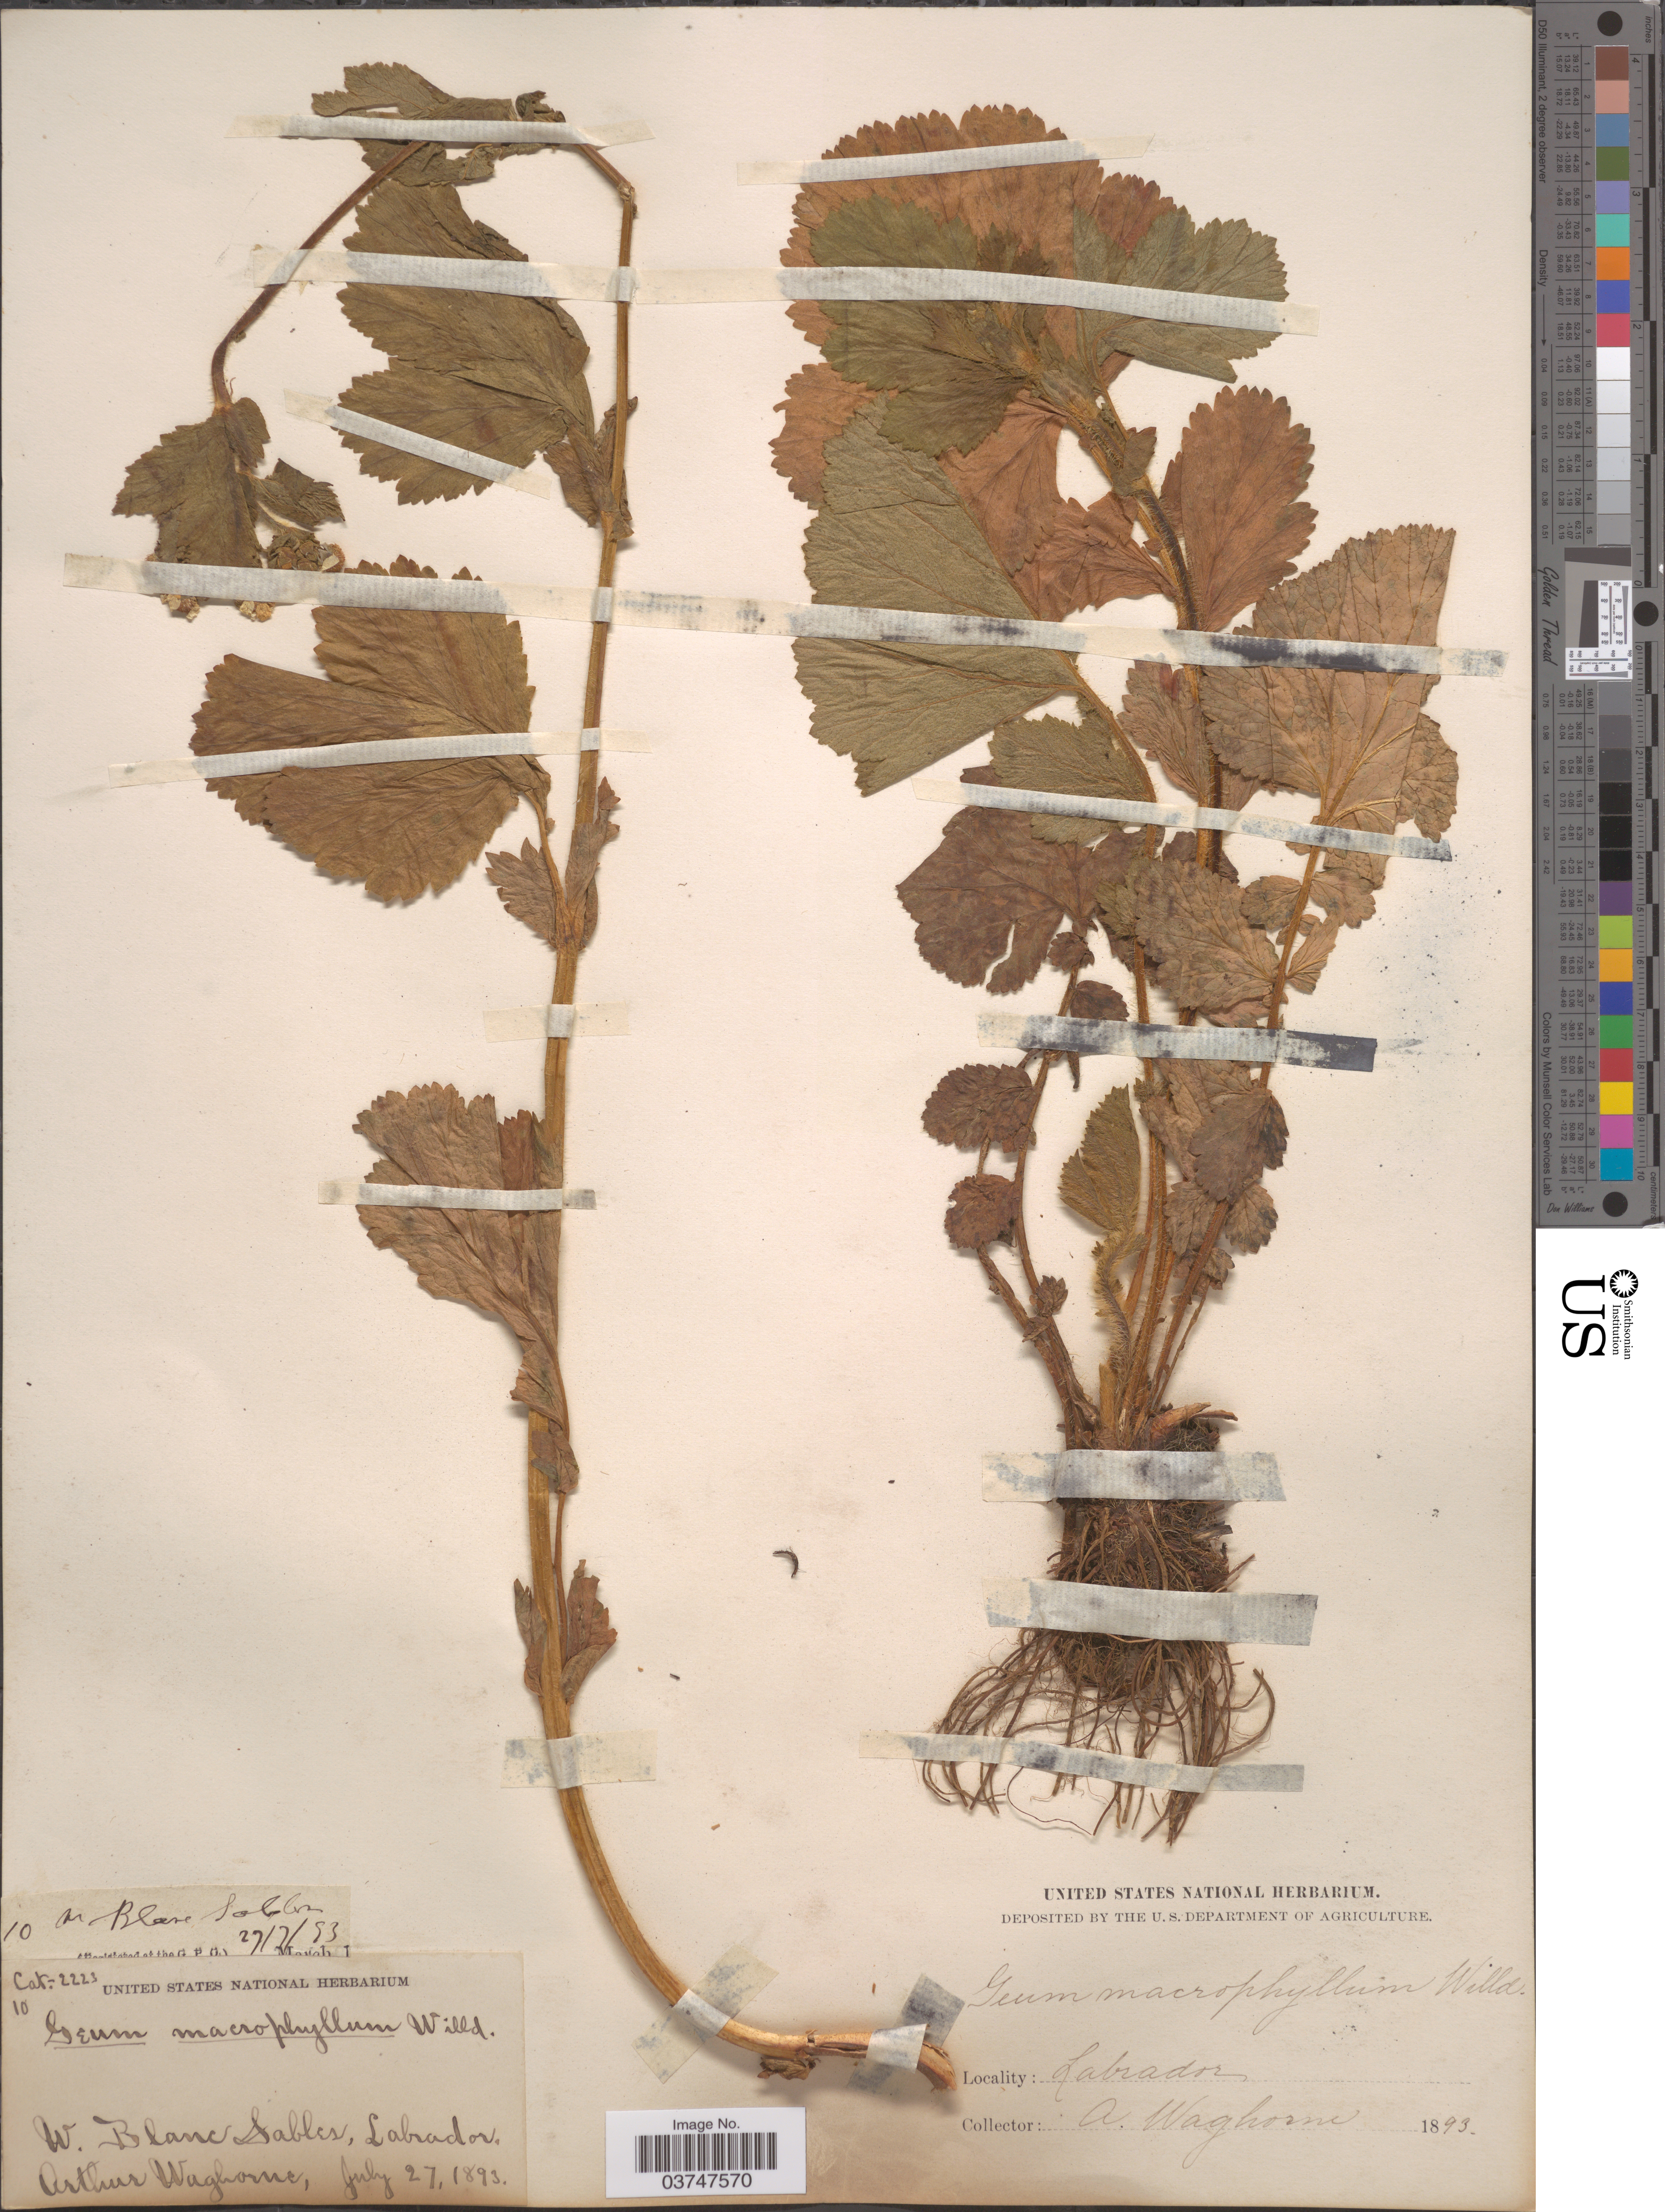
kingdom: Plantae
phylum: Tracheophyta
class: Magnoliopsida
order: Rosales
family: Rosaceae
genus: Geum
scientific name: Geum macrophyllum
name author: Willd.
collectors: A. Waghorne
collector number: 10?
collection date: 1893-07-27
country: Canada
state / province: Newfoundland and Labrador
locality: W. Blanc Sables, Labrador.